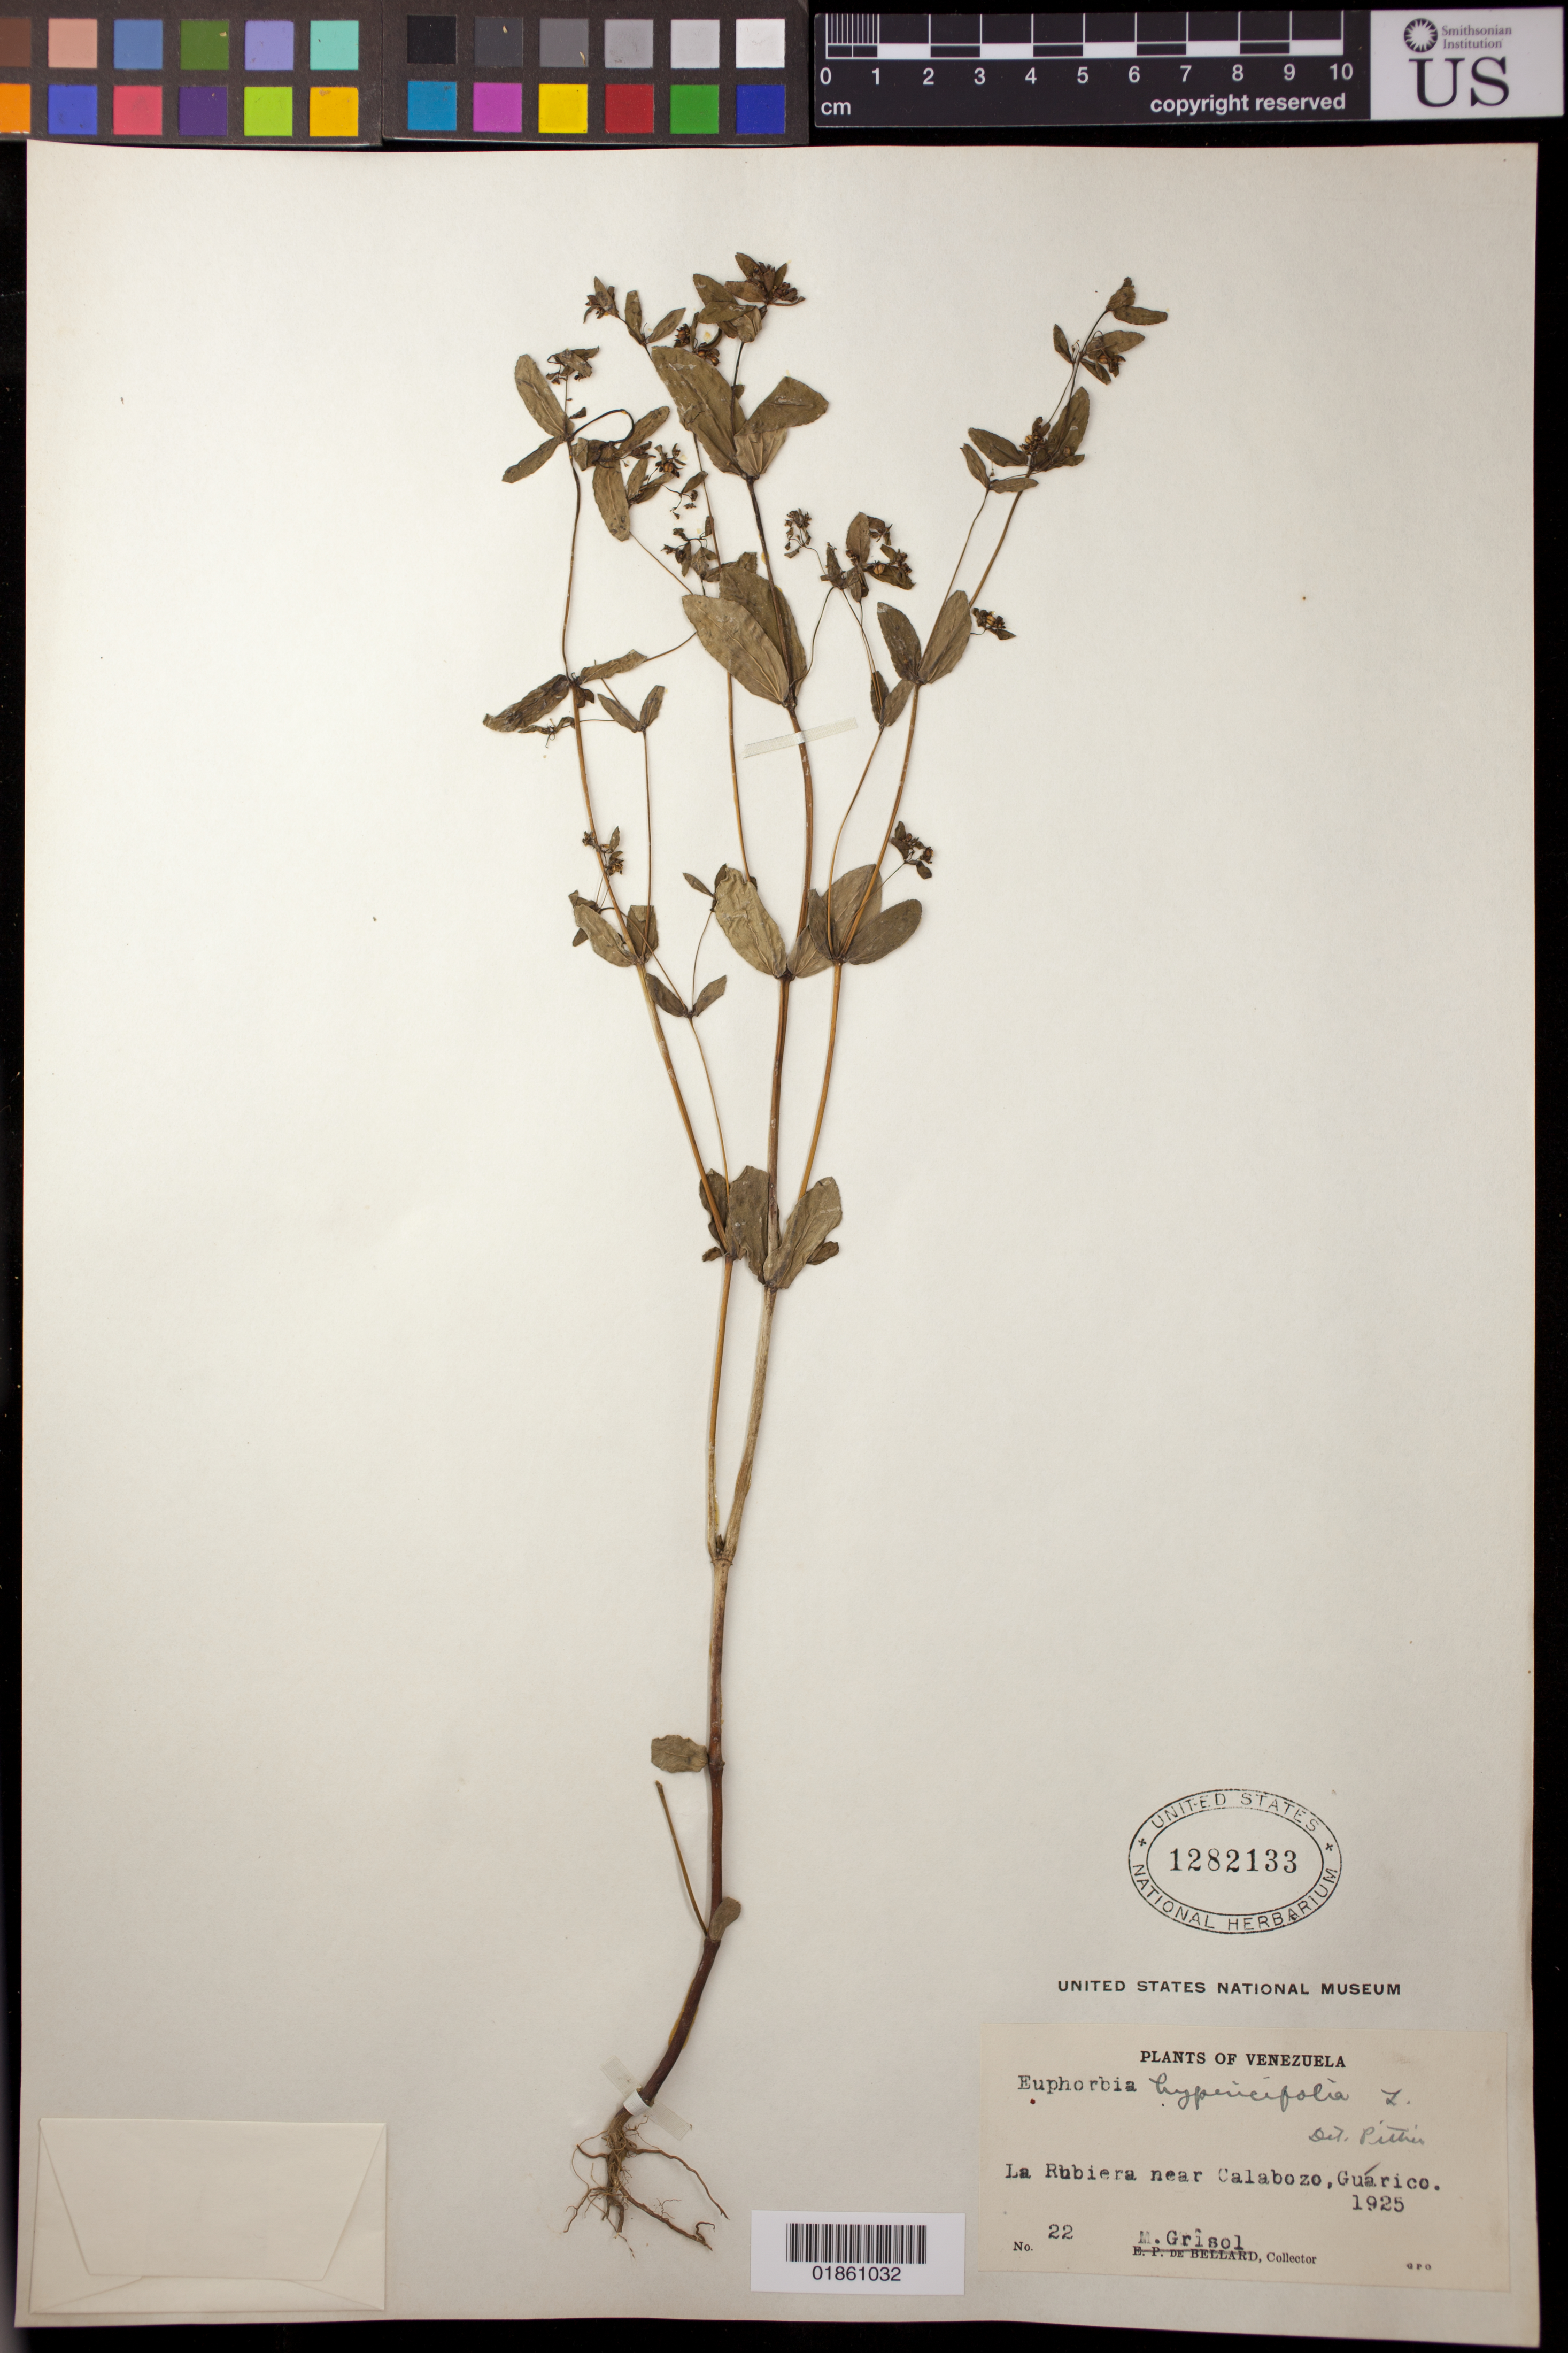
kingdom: Plantae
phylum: Tracheophyta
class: Magnoliopsida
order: Malpighiales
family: Euphorbiaceae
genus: Euphorbia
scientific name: Euphorbia hypericifolia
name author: L.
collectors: M. Grisol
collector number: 22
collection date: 1925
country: Venezuela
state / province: Guárico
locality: La Rubiera near Calabozo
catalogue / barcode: US 1282133